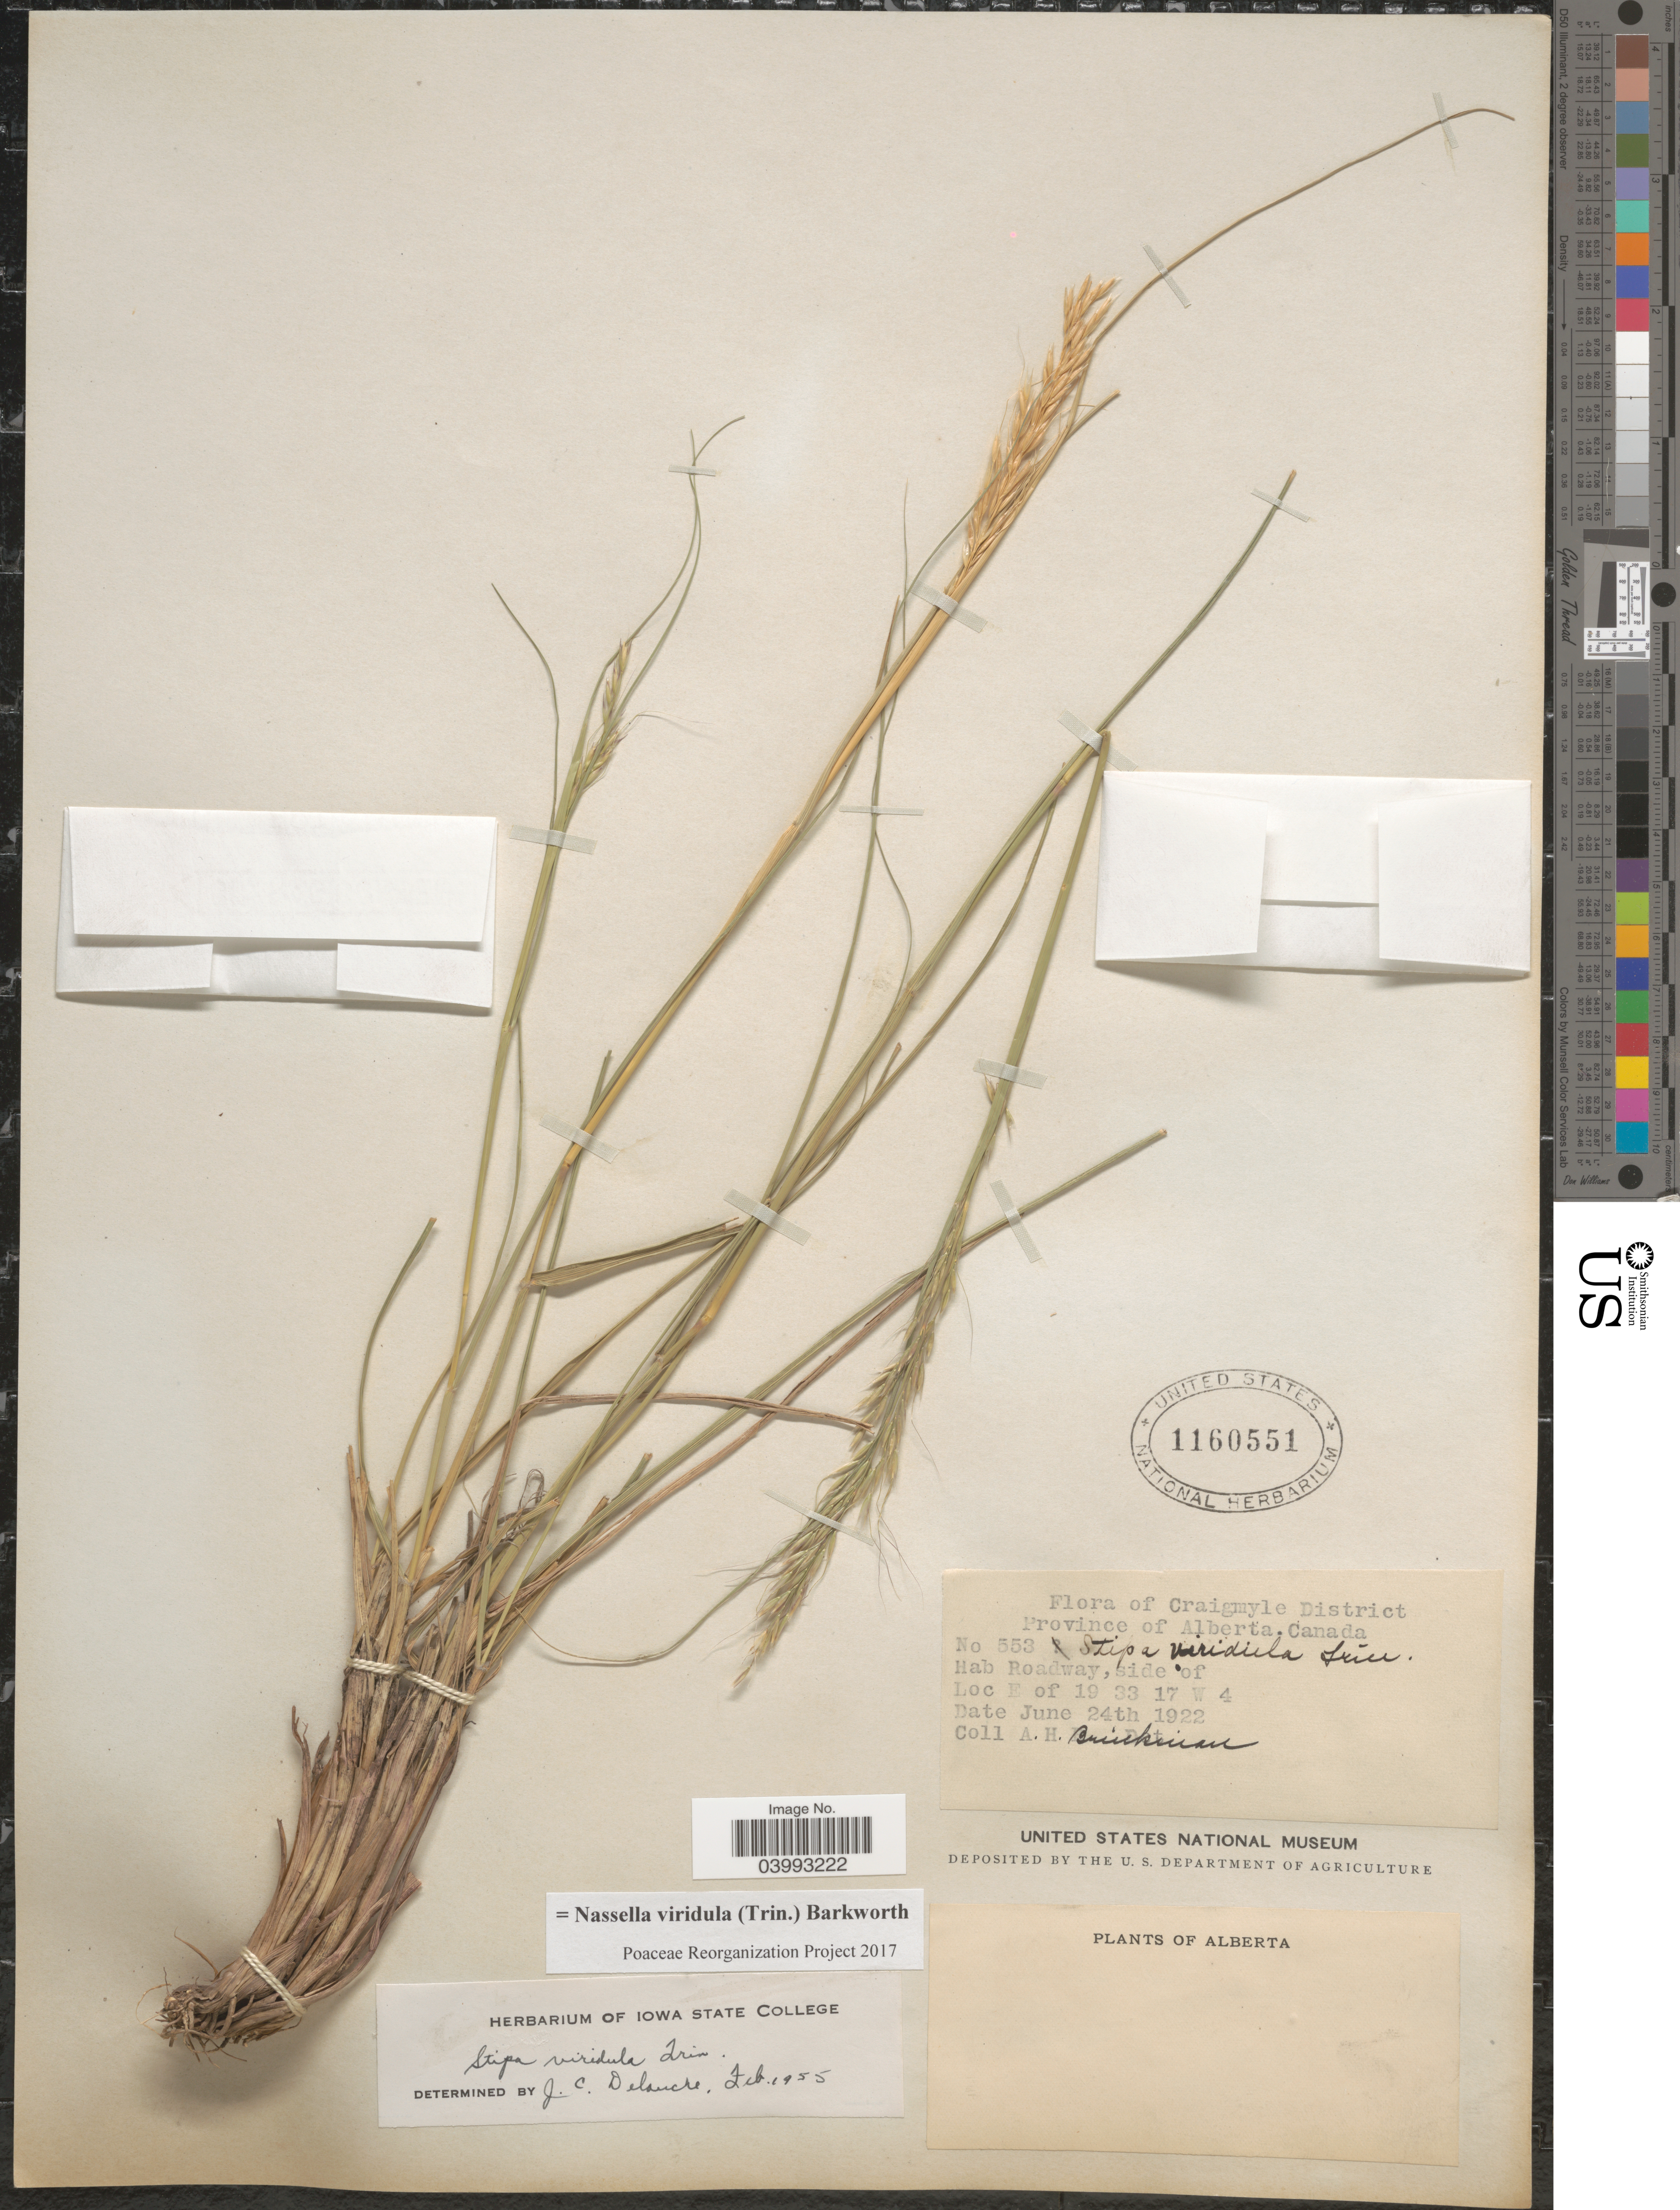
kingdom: Plantae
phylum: Tracheophyta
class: Liliopsida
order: Poales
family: Poaceae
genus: Nassella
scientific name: Nassella viridula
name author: (Trin.) Barkworth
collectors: A. Brinkman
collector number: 553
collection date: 1922-06-24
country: Canada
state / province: Alberta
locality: Craigmyle District. Roadway, side of E of 19 33 17 W 4.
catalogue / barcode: US 1160551